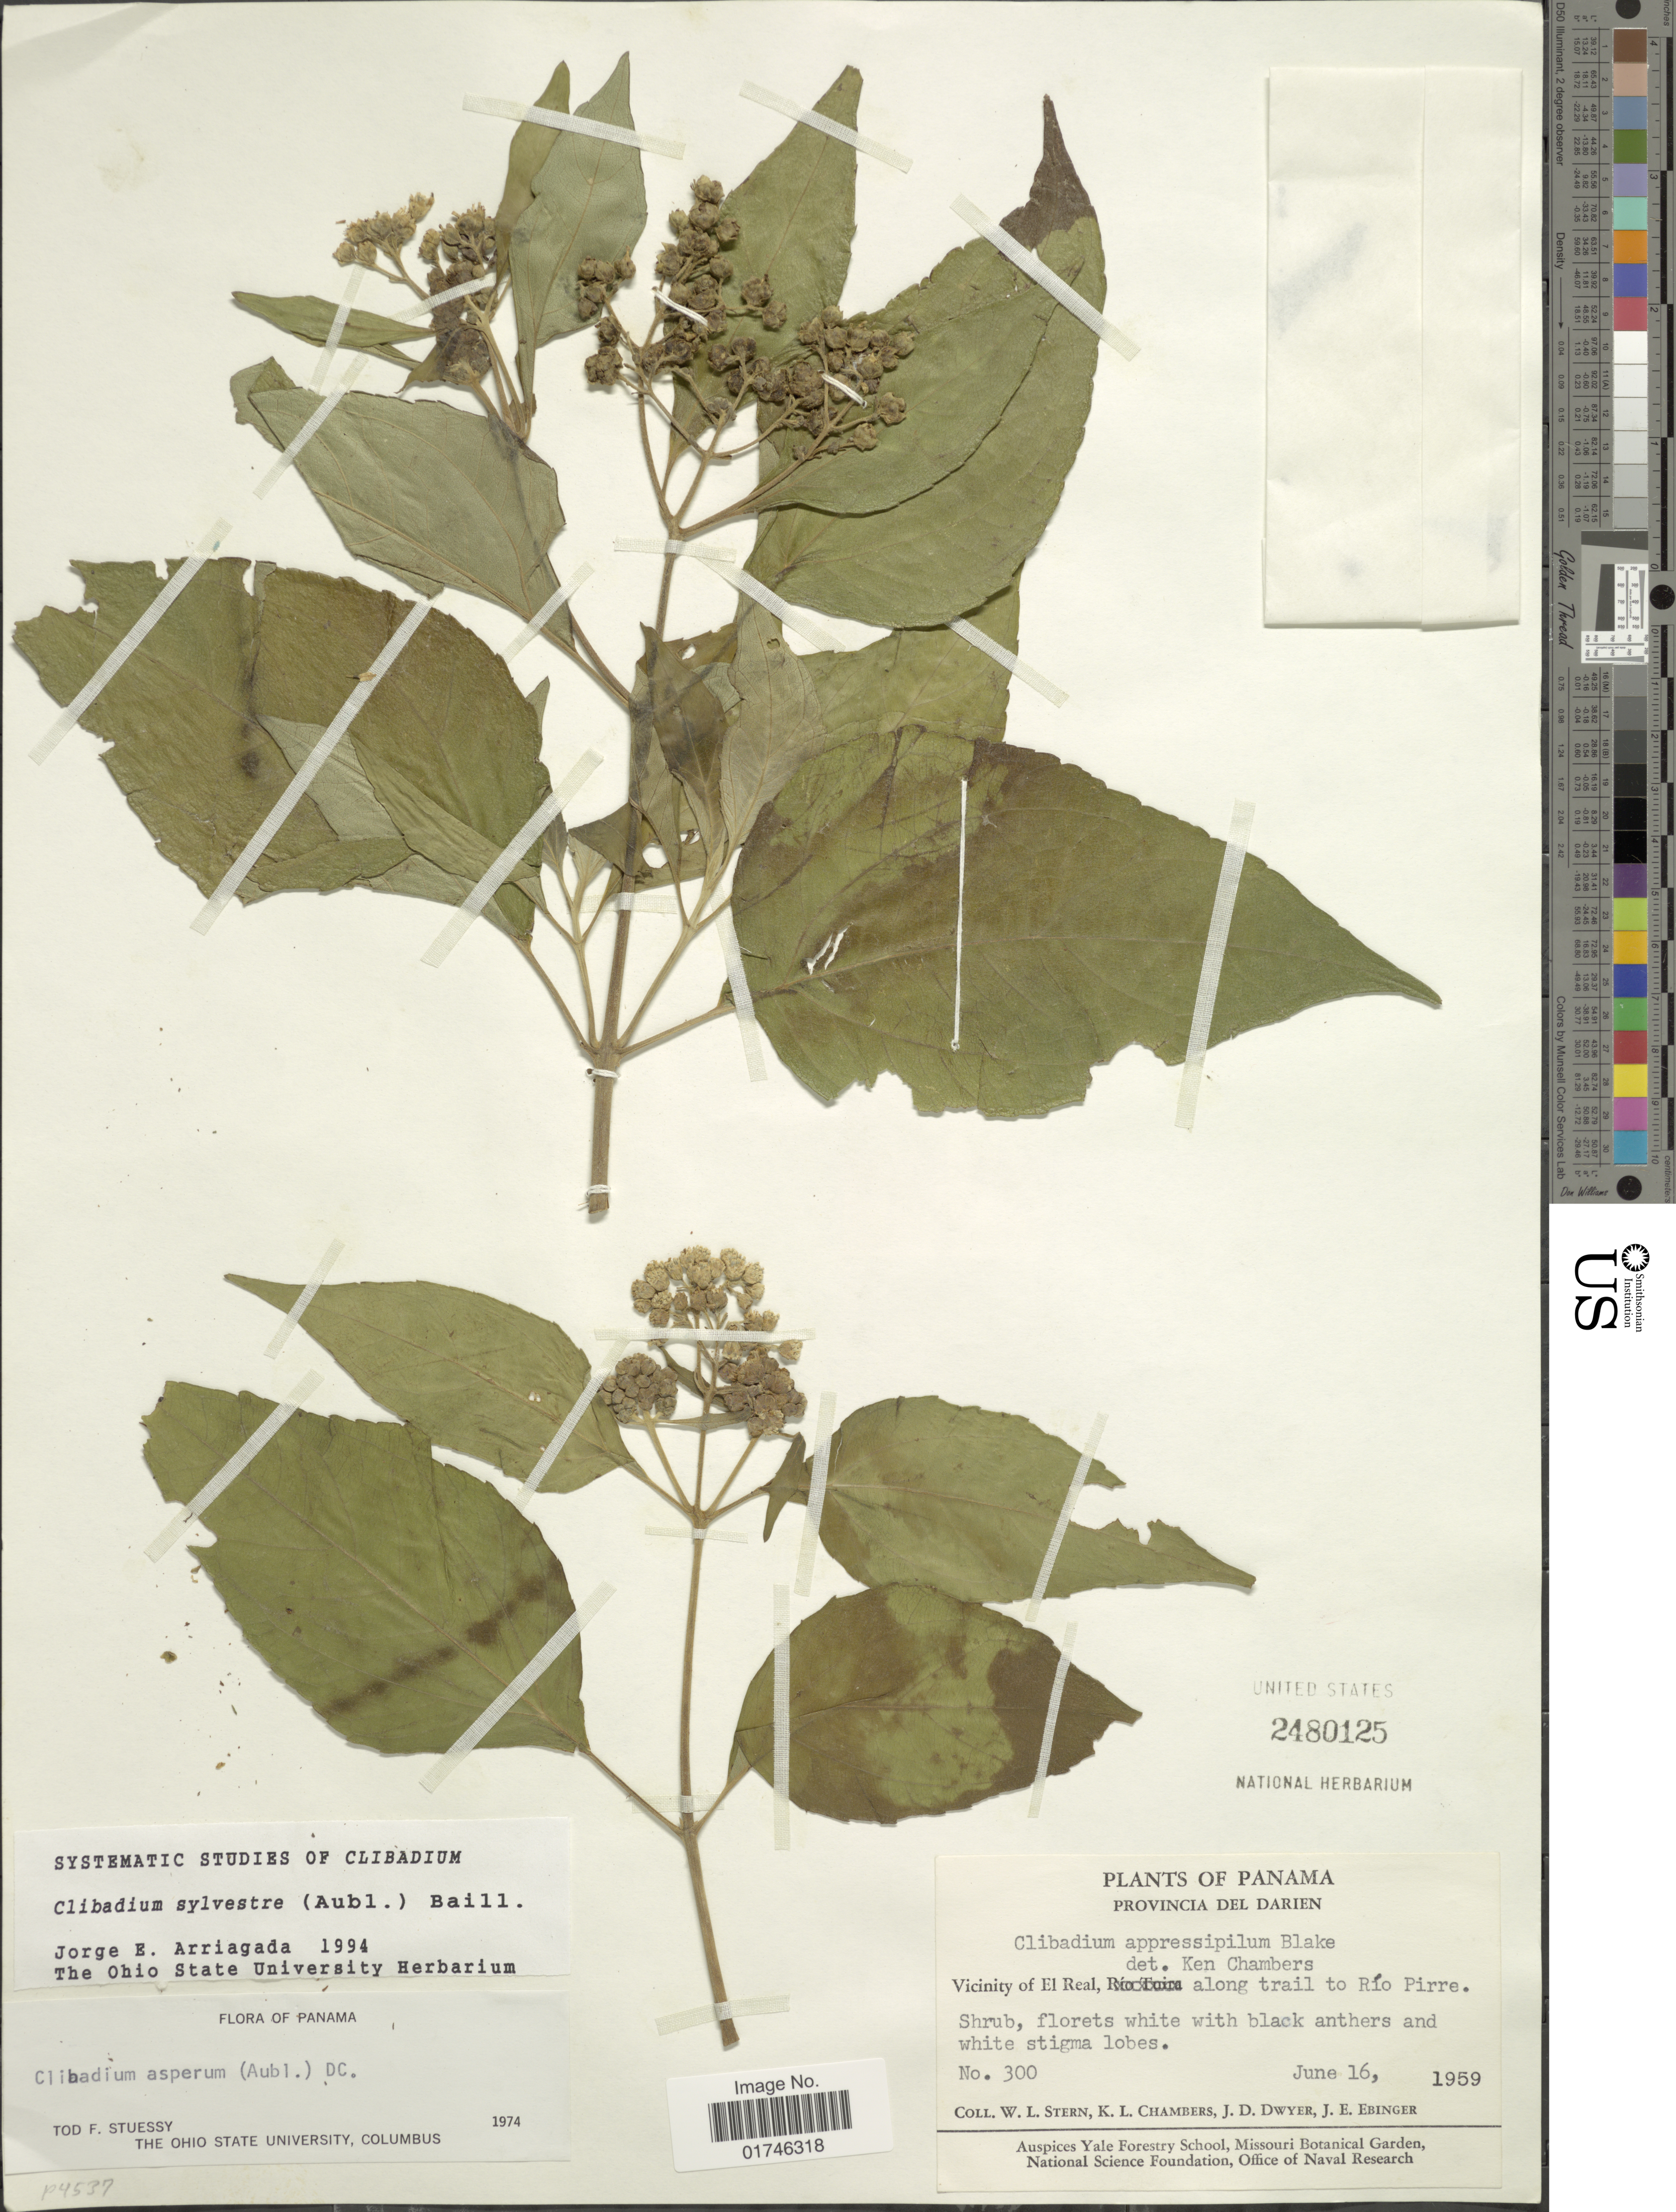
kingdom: Plantae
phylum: Tracheophyta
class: Magnoliopsida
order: Asterales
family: Asteraceae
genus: Clibadium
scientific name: Clibadium sylvestre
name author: (Aubl.) Baill.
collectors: W. L. Stern, K. Chambers, J. D. Dwyer & J. Ebinger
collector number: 300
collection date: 1959-06-16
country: Panama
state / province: Darién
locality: Provincia del Darien. Vicinity of El Real, along trail to Rio Pirre.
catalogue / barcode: US 2480125